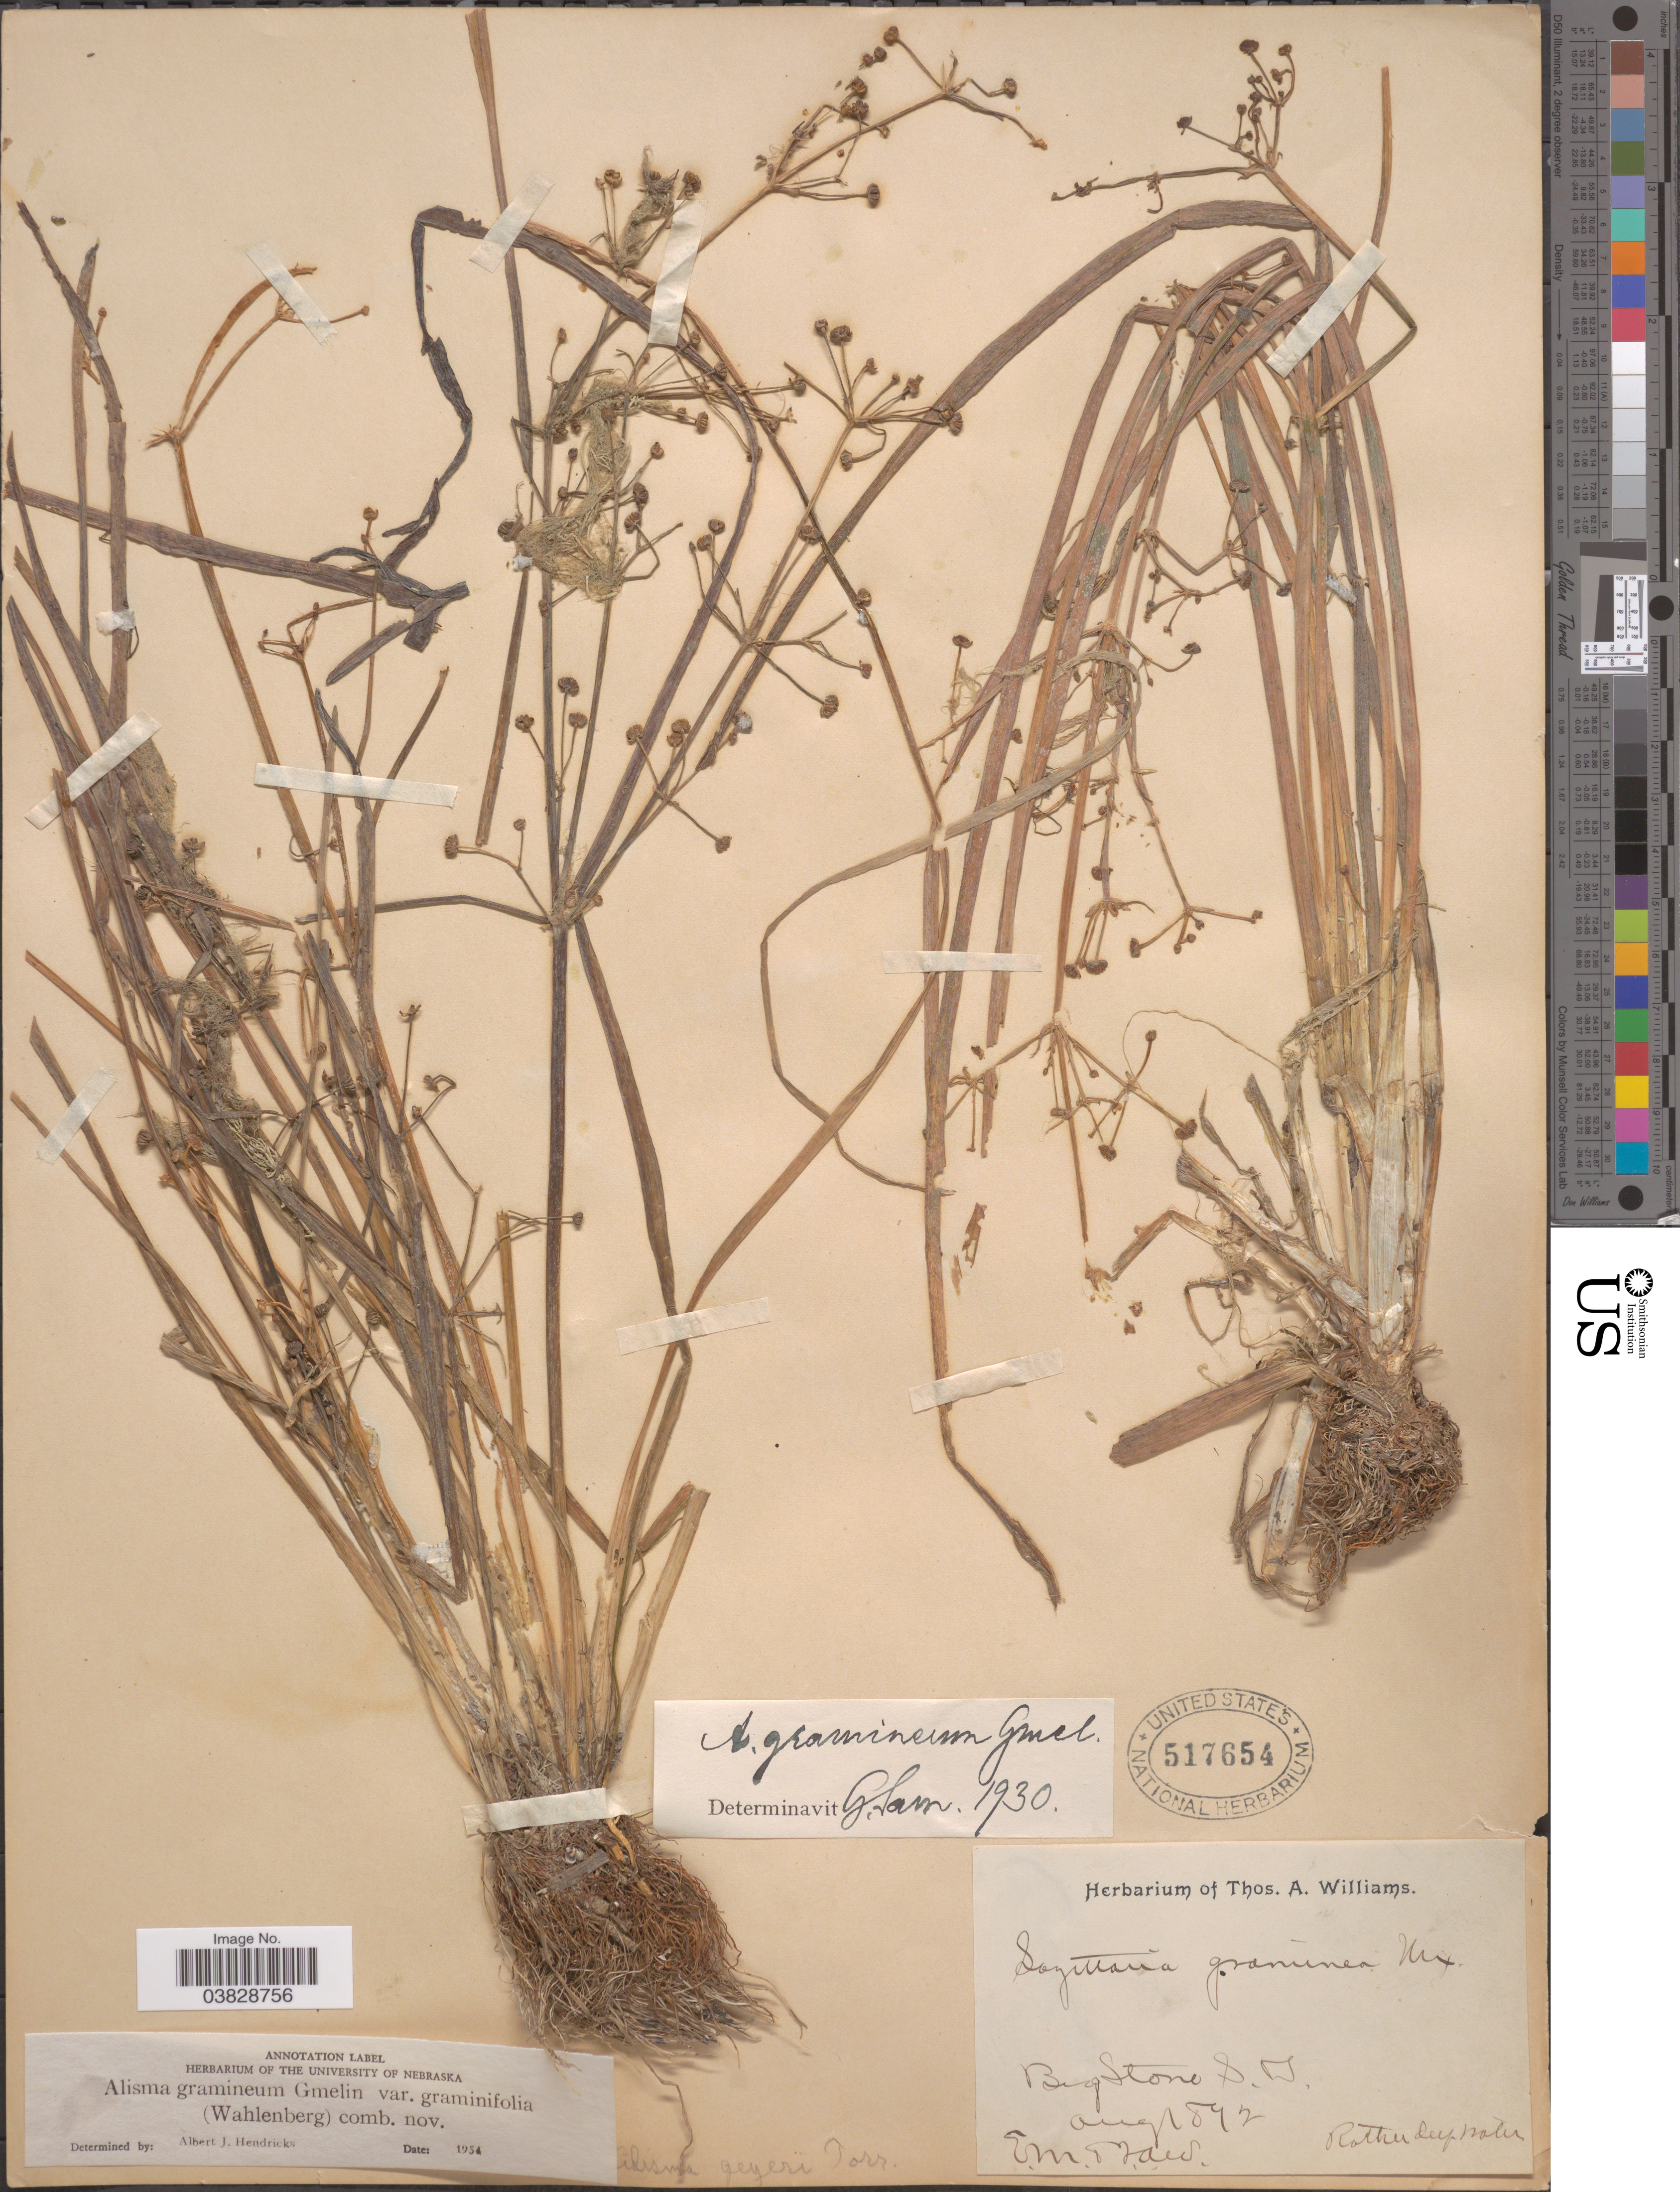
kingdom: Plantae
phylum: Tracheophyta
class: Liliopsida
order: Alismatales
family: Alismataceae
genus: Alisma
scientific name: Alisma gramineum var. graminifolia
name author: (Wahlenb.) A.J.Hendricks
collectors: T. A. Williams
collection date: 1892-08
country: United States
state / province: South Dakota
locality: Big Stone.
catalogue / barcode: US 517654